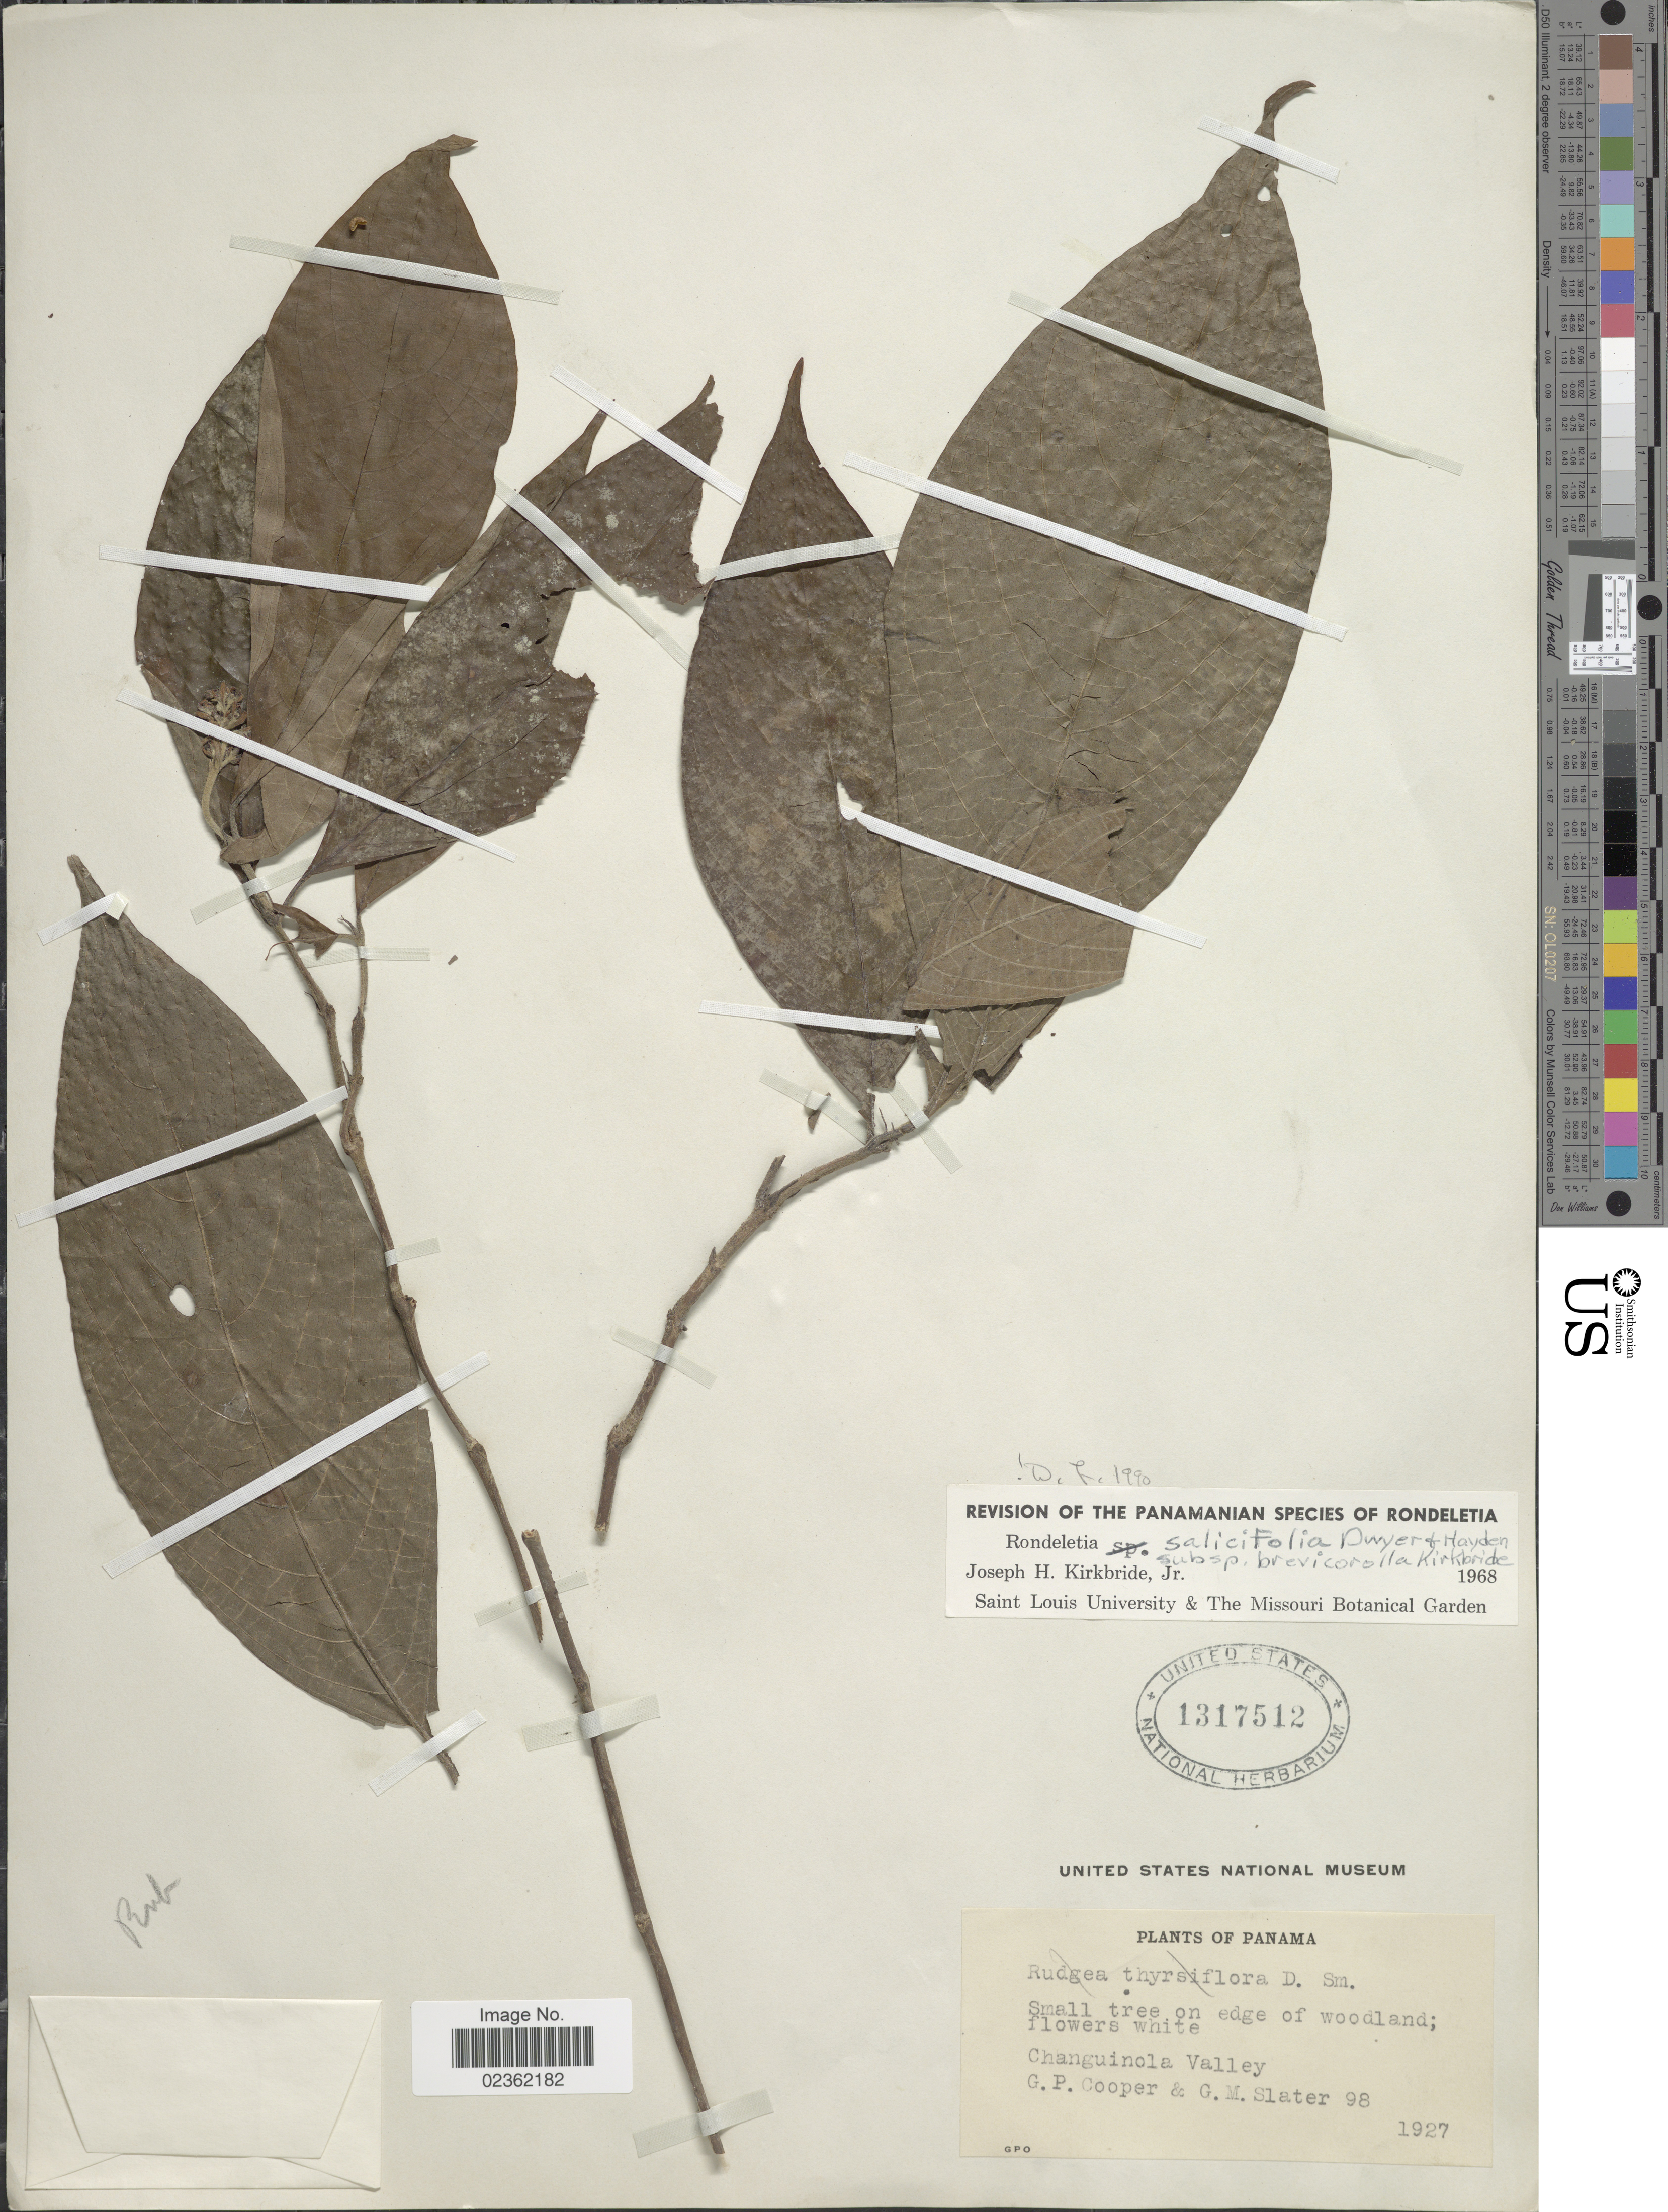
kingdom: Plantae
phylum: Tracheophyta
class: Magnoliopsida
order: Gentianales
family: Rubiaceae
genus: Rondeletia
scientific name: Rondeletia salicifolia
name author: Dwyer & M.V. Hayden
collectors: G. Cooper & G. Slater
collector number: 98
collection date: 1927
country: Panama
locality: Small tree on edge of woodland, Changuinola Valley.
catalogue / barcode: US 1317512